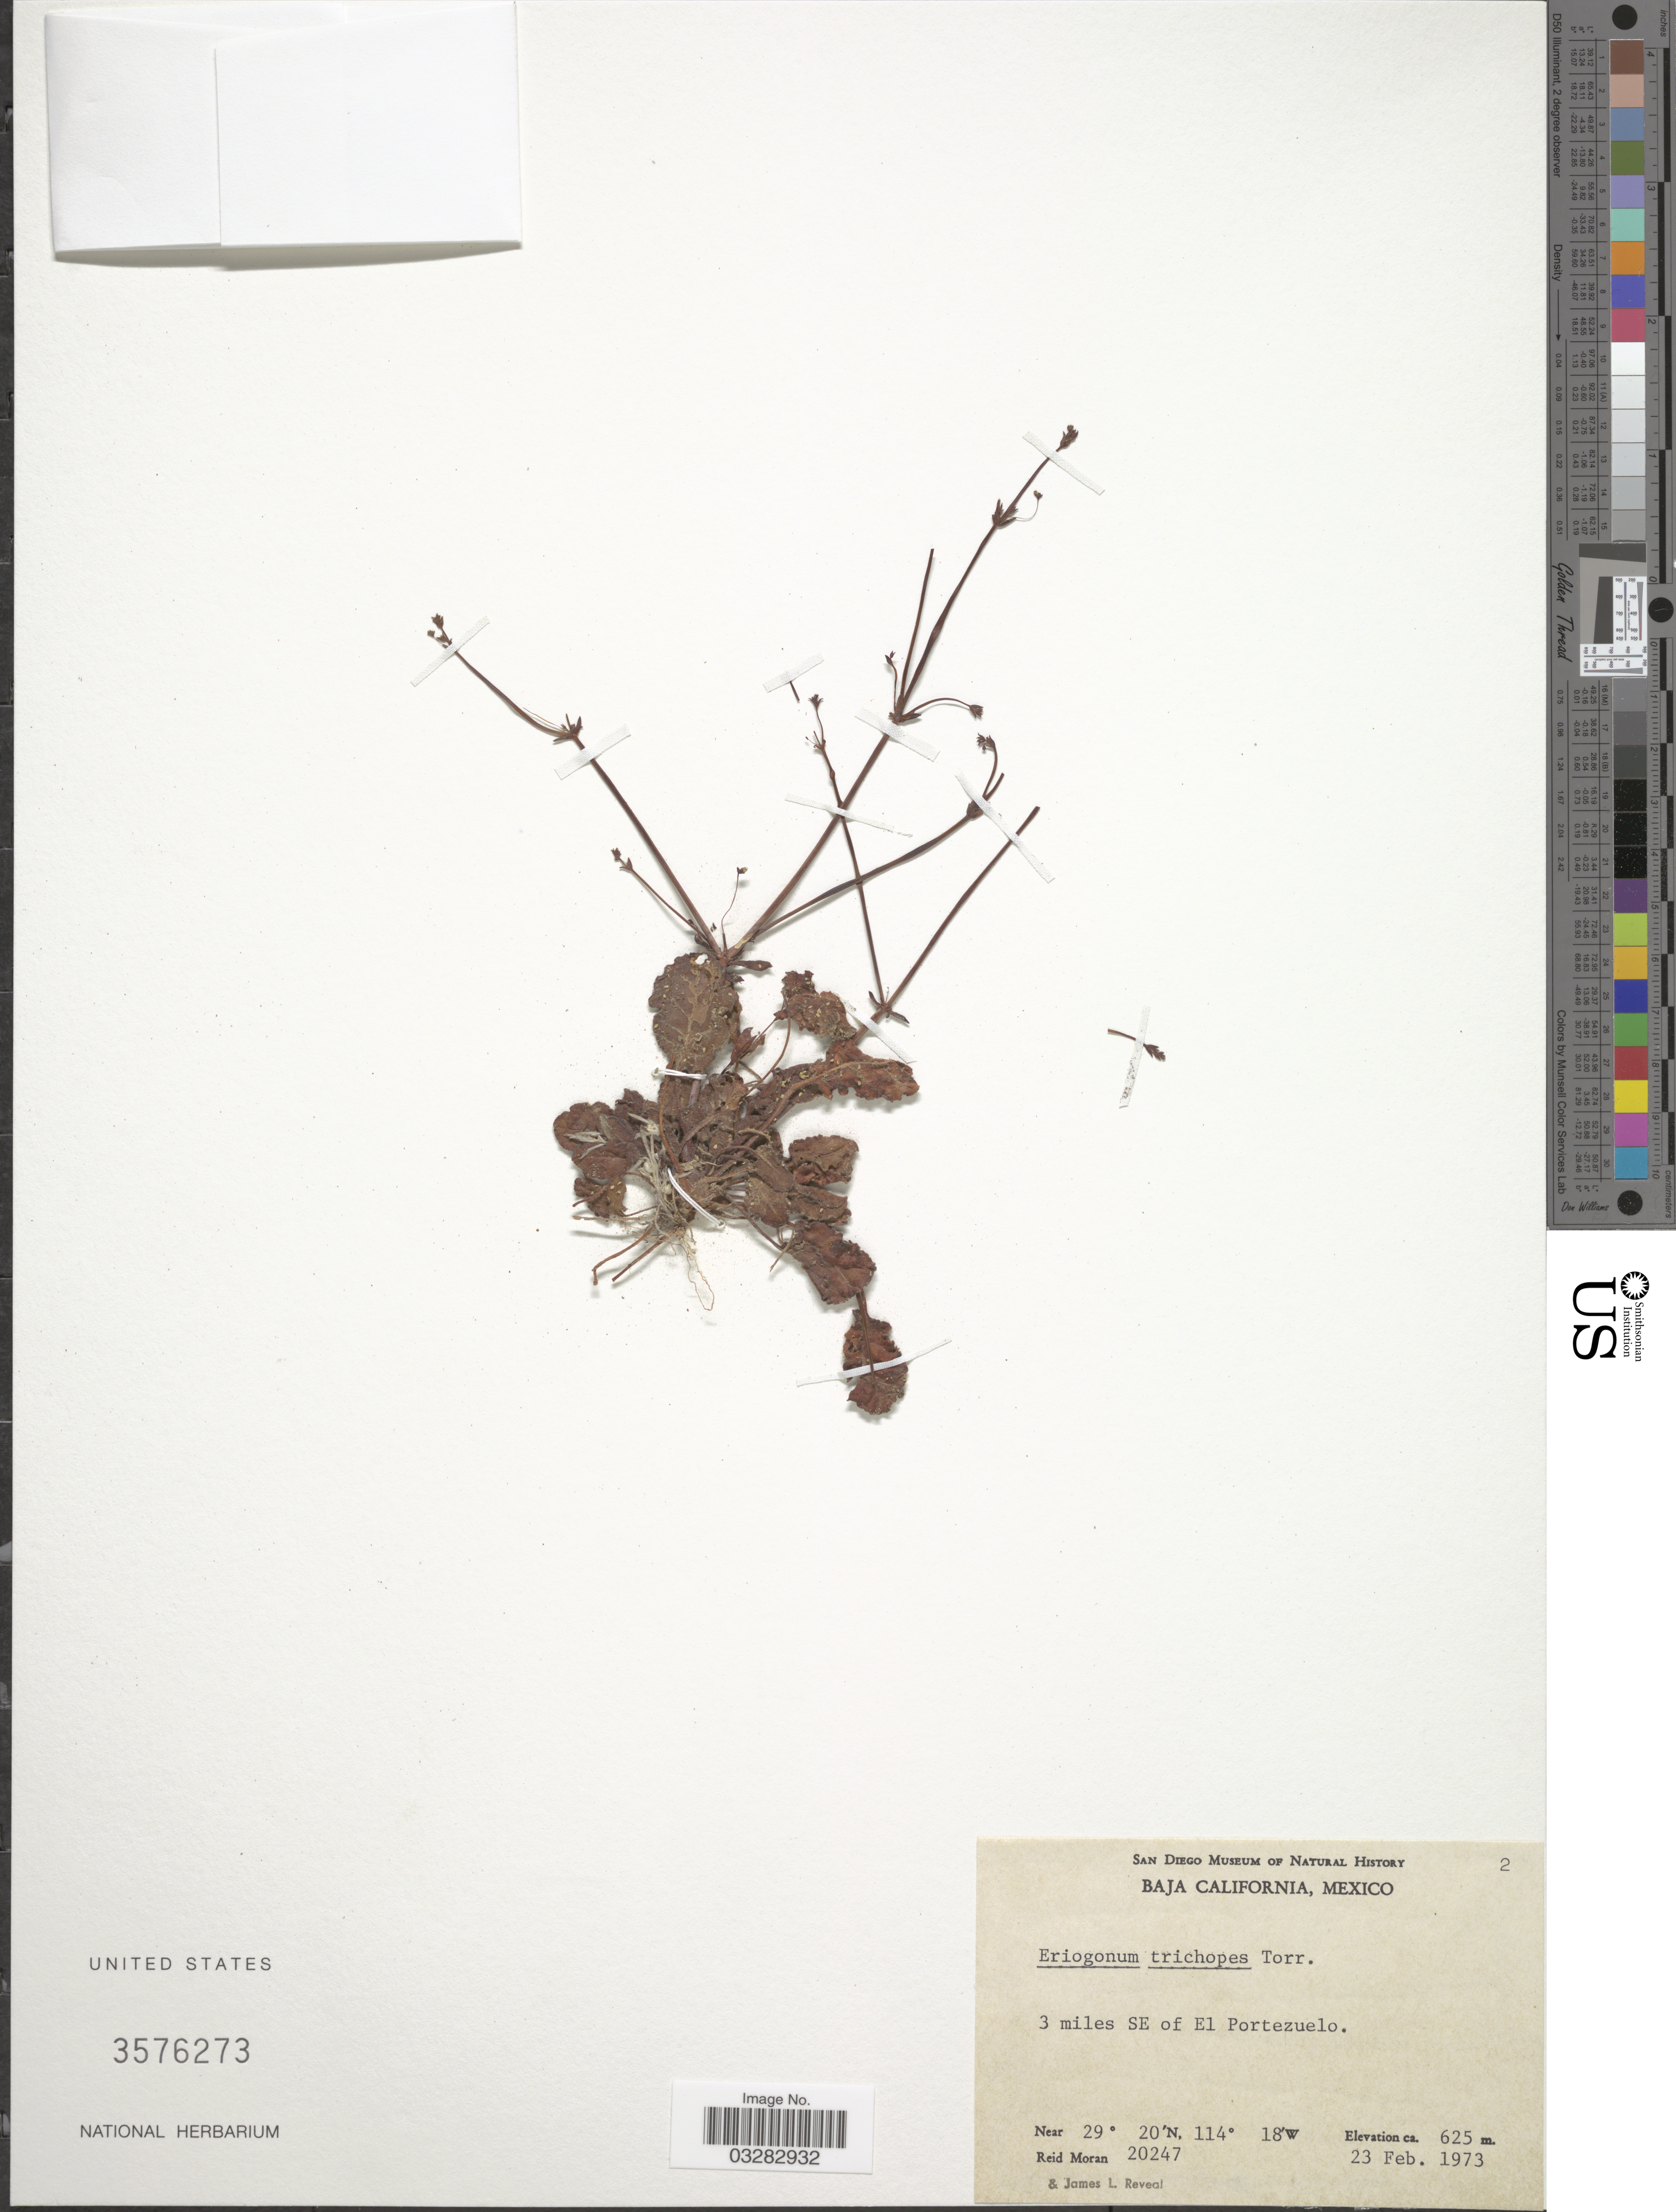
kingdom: Plantae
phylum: Tracheophyta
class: Magnoliopsida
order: Caryophyllales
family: Polygonaceae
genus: Eriogonum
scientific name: Eriogonum trichopes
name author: Torr.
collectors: R. Moran & J. L. Reveal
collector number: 20247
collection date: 1973-02-23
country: Mexico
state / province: Baja California Norte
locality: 3 miles SE of El Portezuelo.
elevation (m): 625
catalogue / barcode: US 3576273